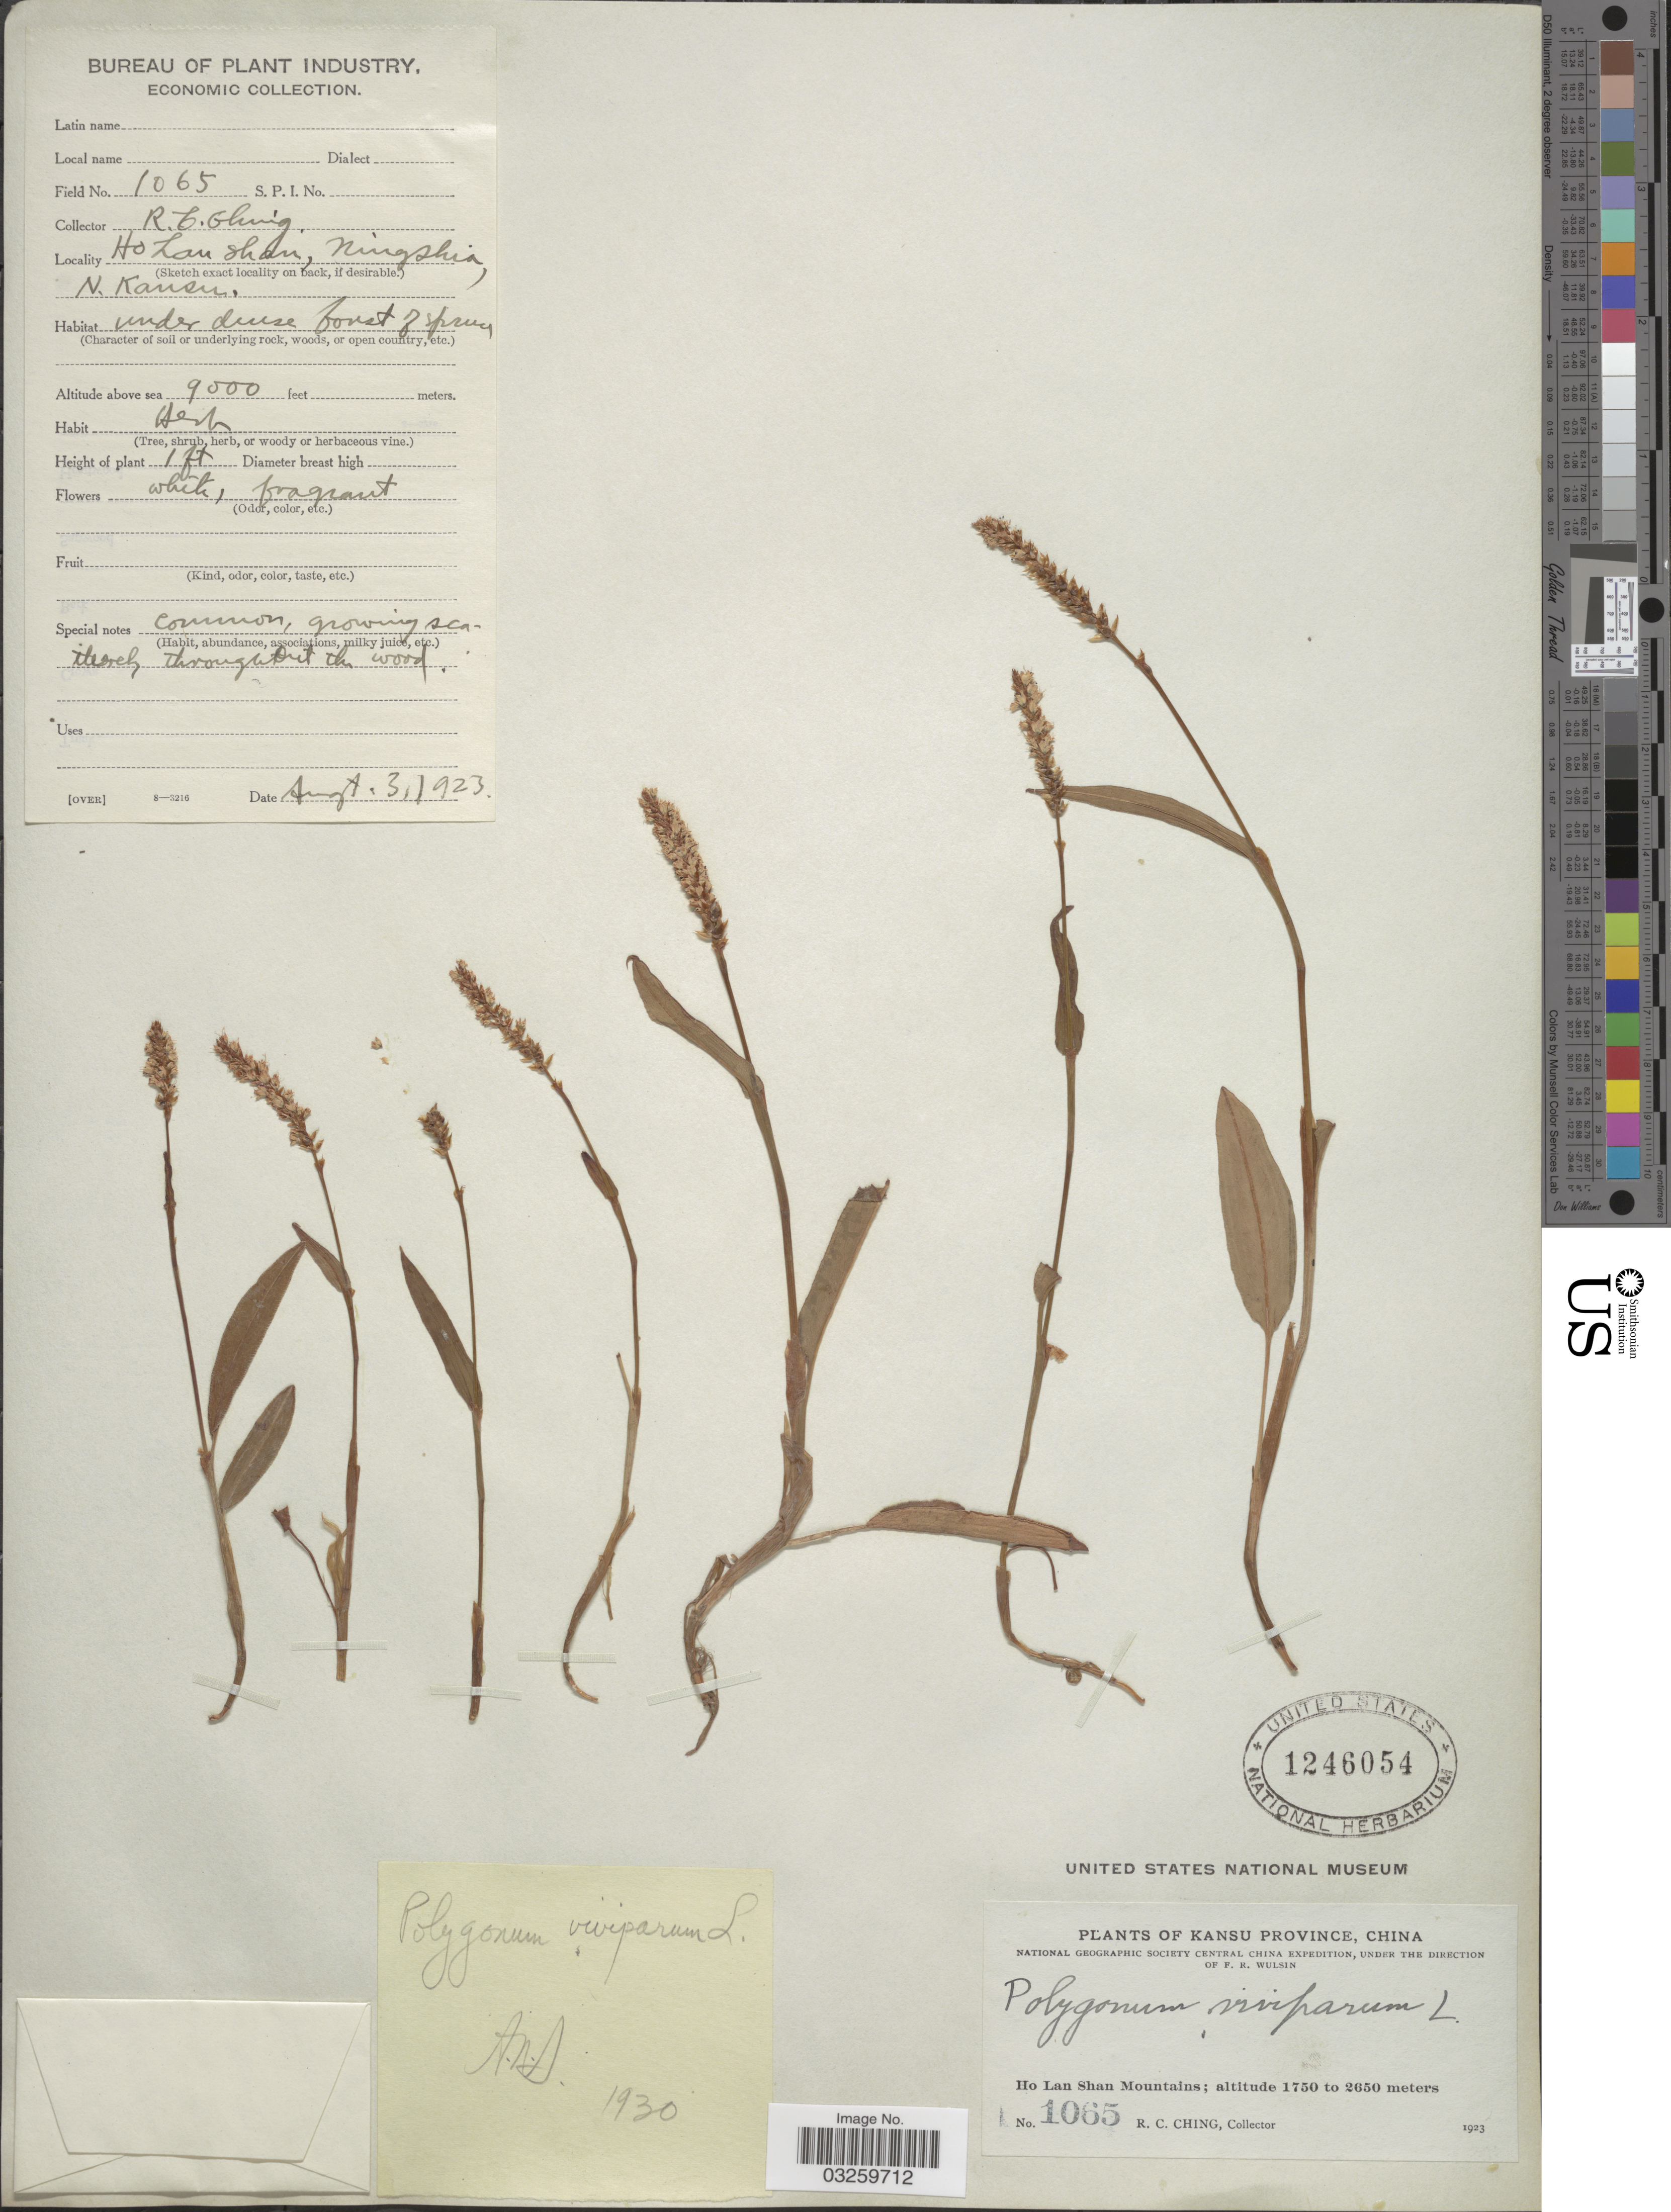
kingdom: Plantae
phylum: Tracheophyta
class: Magnoliopsida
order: Caryophyllales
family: Polygonaceae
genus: Bistorta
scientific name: Bistorta vivipara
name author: (L.) Delarbre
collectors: R. C. Ching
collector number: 1065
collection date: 1923-08-03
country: China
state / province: Gansu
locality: Kansu Province. Ho Lan Shan Mountains. Ningshia, N. Kansu.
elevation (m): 2743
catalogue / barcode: US 1246054